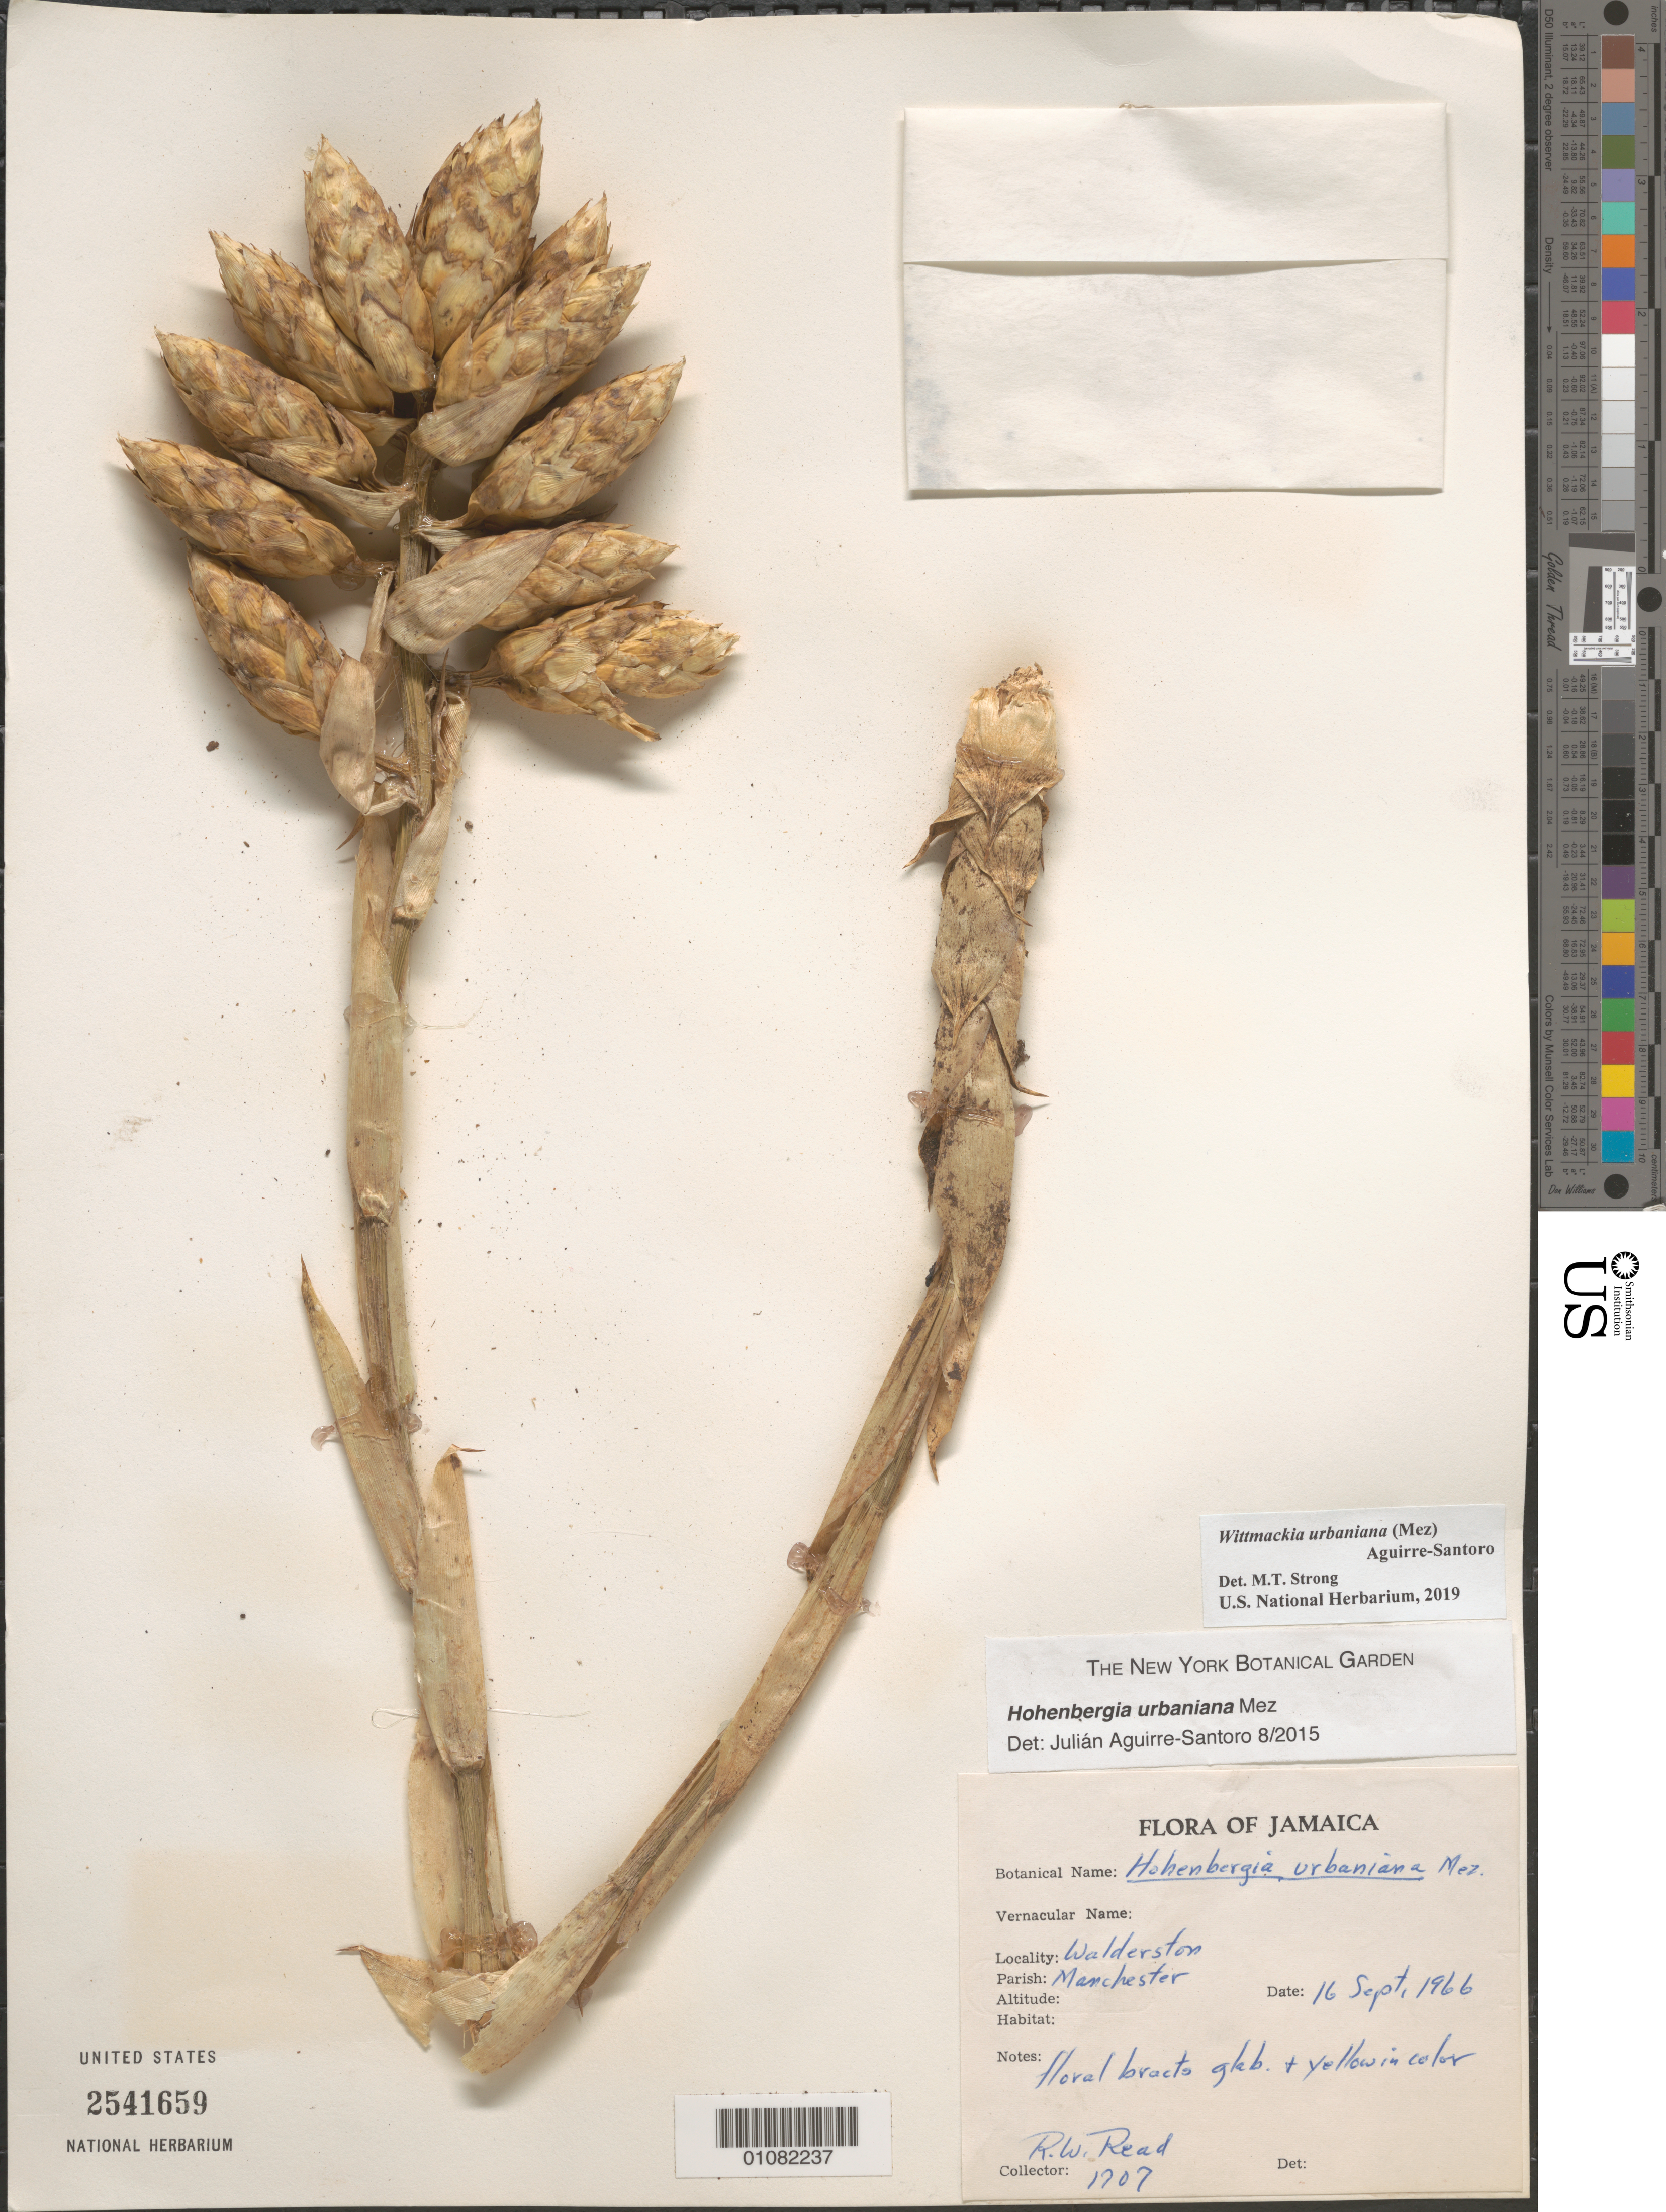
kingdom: Plantae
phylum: Tracheophyta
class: Liliopsida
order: Poales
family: Bromeliaceae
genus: Wittmackia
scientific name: Wittmackia urbaniana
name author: (Mez) Aguirre-Santoro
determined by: Strong, Mark T., (BOT), Smithsonian Institution - National Museum of Natural History (UNITED STATES)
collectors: R. W. Read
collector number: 1707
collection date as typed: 16 Sep 1966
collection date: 1966-09-16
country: Jamaica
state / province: Manchester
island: Jamaica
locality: Walderston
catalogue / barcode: US 2541659